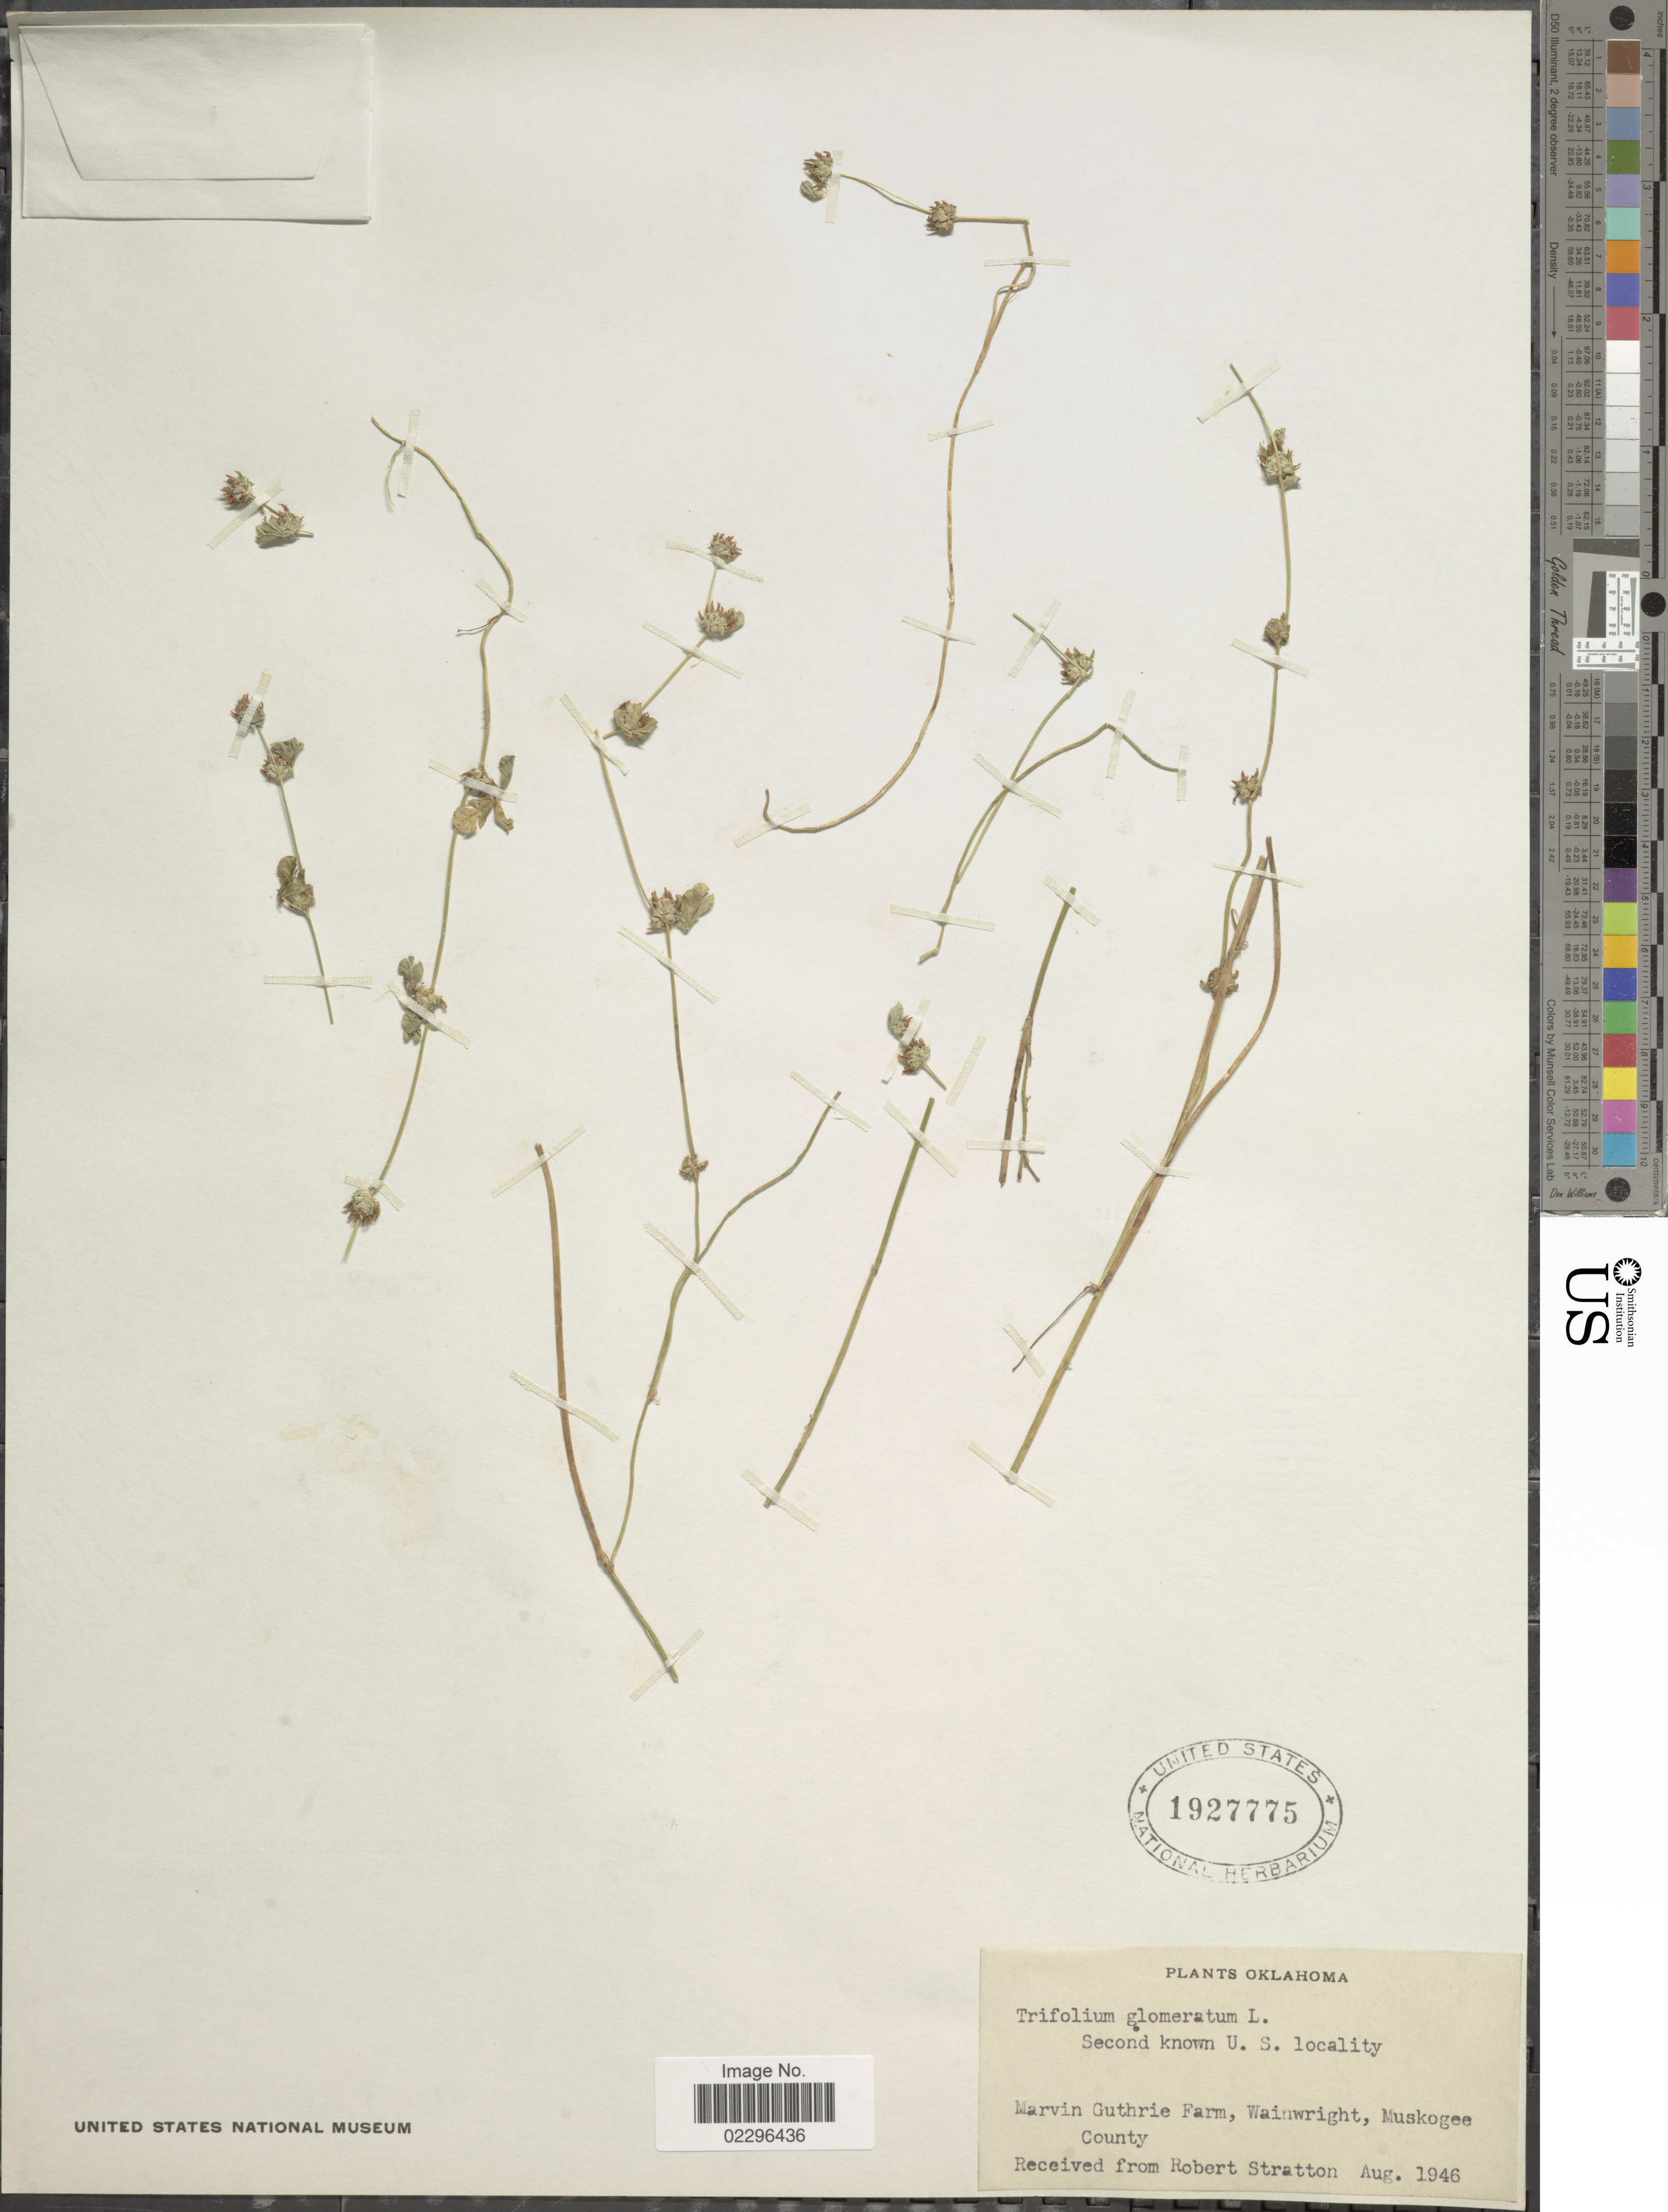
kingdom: Plantae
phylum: Tracheophyta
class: Magnoliopsida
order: Fabales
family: Fabaceae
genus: Trifolium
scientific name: Trifolium glomeratum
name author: L.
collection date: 1946-08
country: United States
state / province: Oklahoma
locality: Marvin Guthrie Farm, Wainwright, Muskogee County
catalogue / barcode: US 1927775